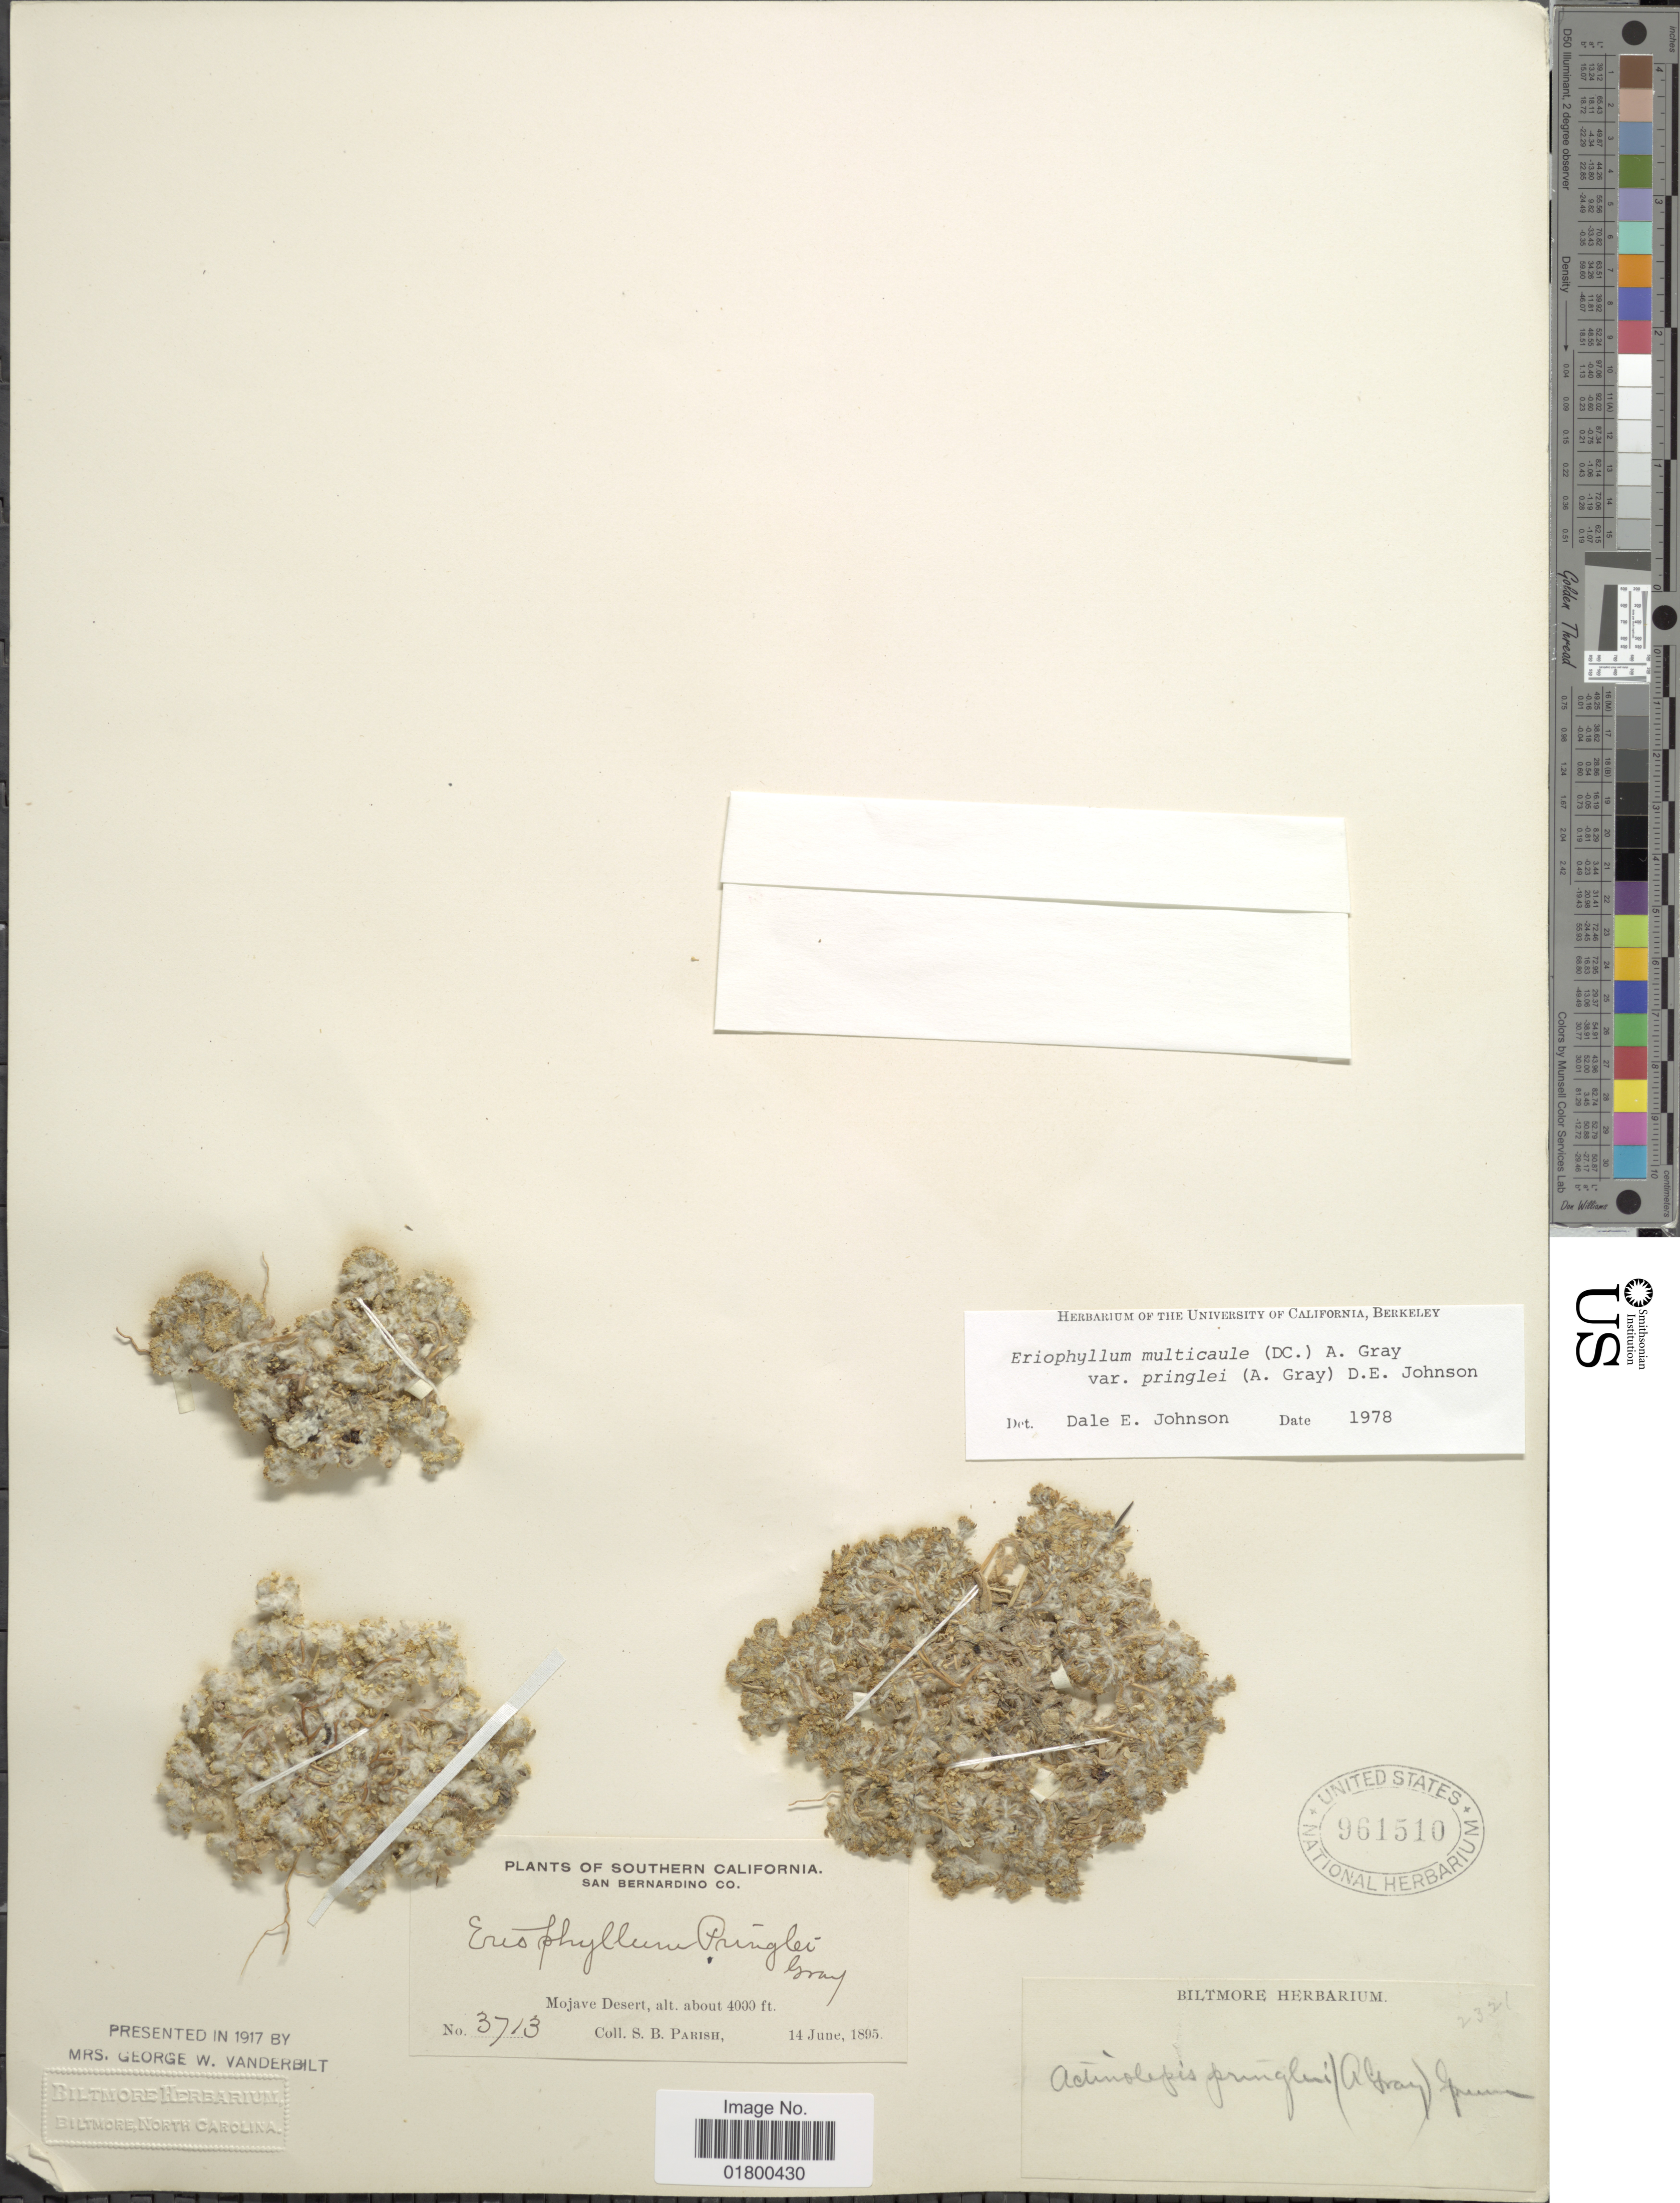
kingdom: Plantae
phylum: Tracheophyta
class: Magnoliopsida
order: Asterales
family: Asteraceae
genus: Eriophyllum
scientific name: Eriophyllum multicaule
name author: (DC.) A. Gray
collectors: S. B. Parish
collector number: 3713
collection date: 1895-06-14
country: United States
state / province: California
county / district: San Bernardino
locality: Southern California, San Bernardino Co., Mojave Desert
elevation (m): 1219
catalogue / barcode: US 961510